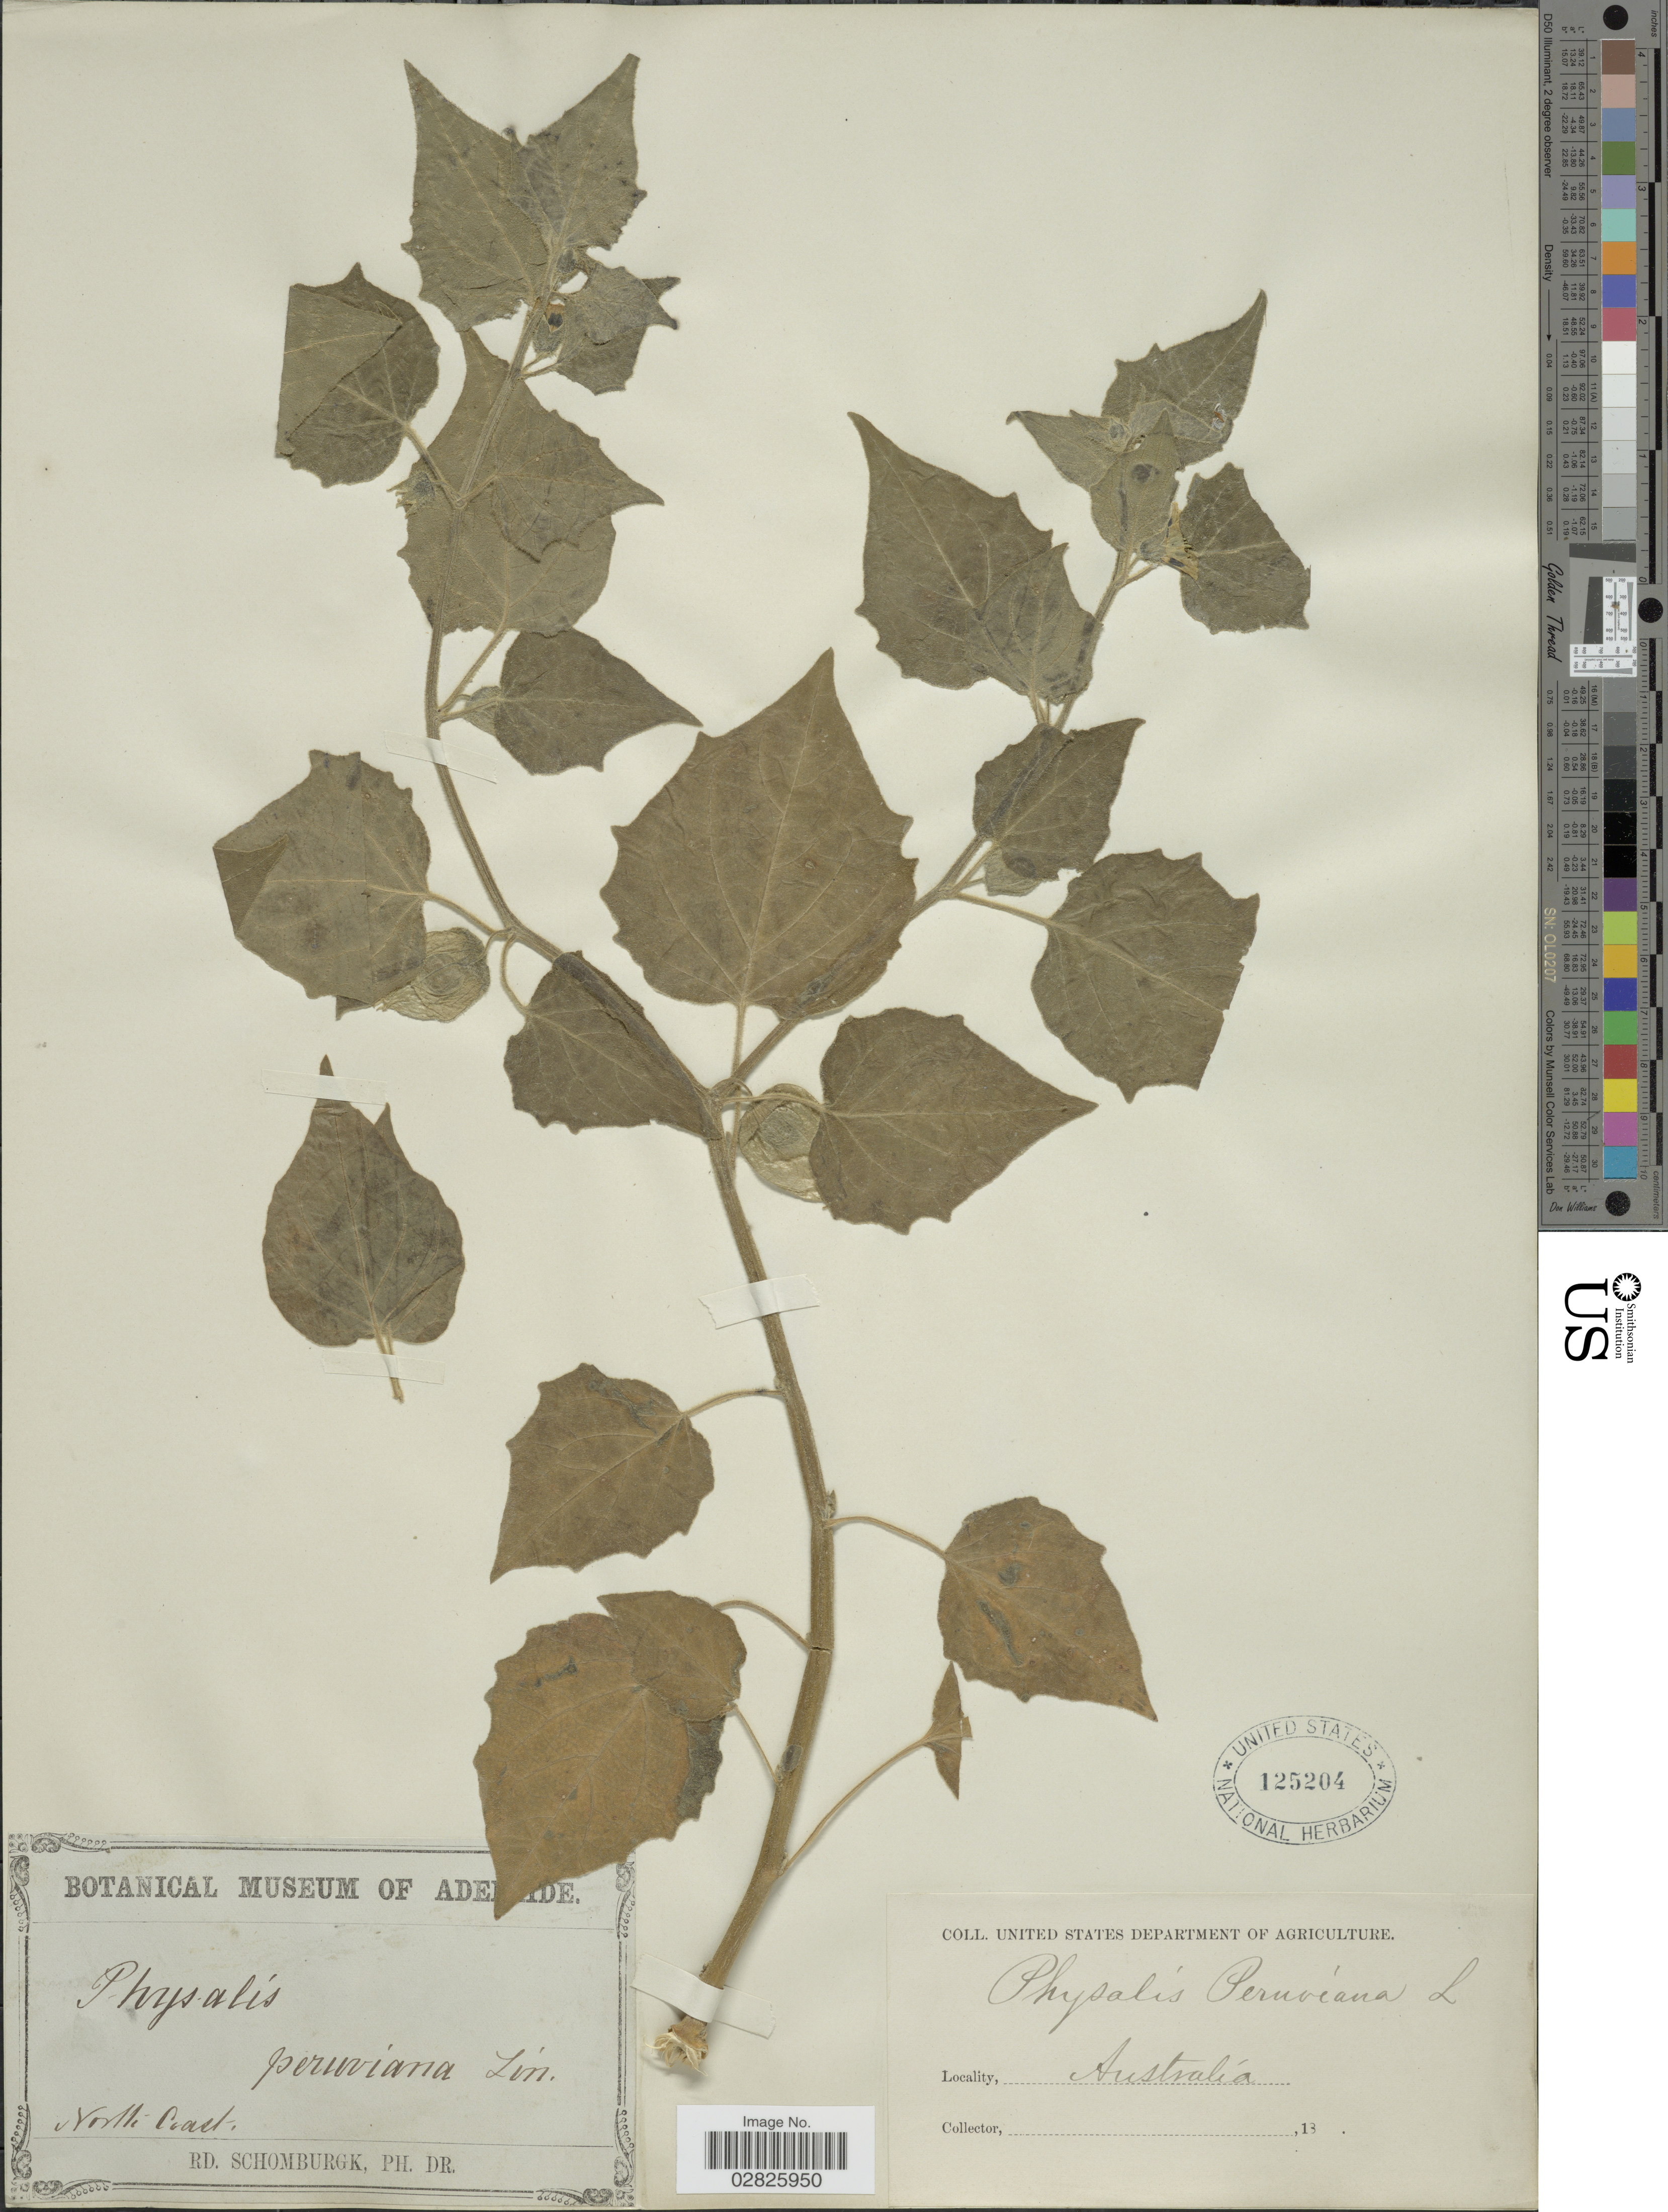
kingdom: Plantae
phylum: Tracheophyta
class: Magnoliopsida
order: Solanales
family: Solanaceae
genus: Physalis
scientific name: Physalis peruviana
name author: L.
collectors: M. R. Schomburgk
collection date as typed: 18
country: Australia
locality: North Coast.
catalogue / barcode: US 125204